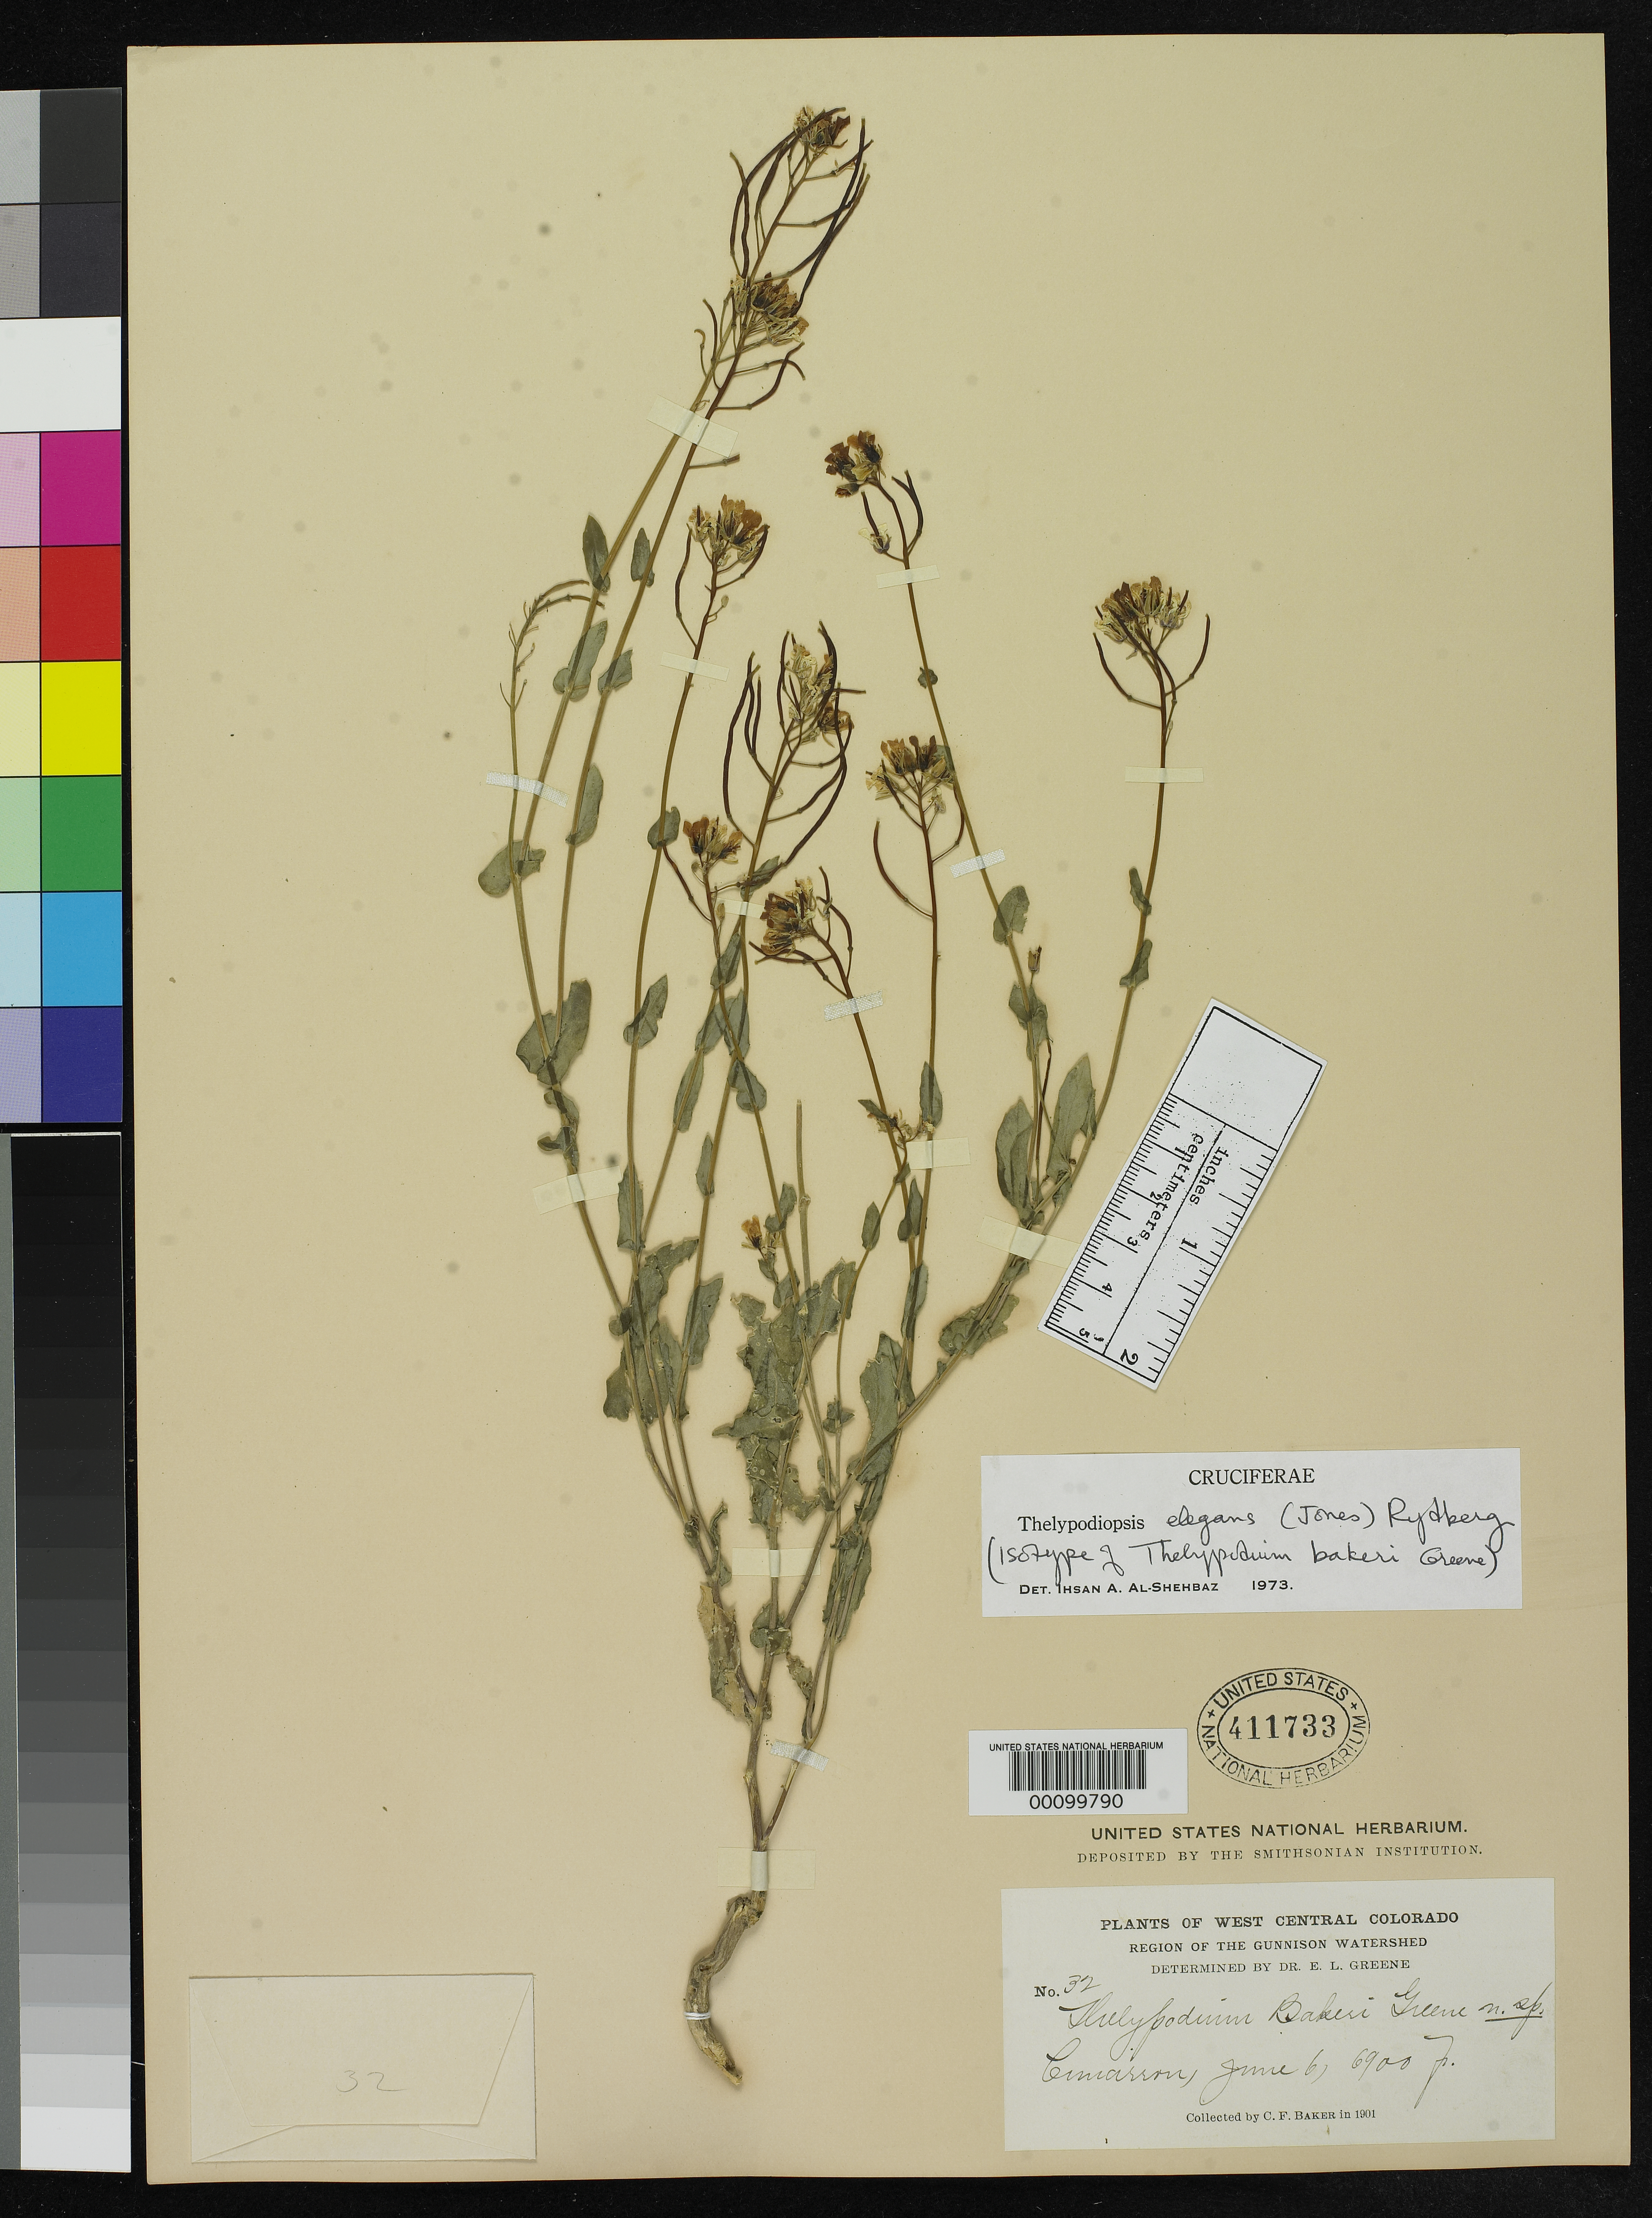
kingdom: Plantae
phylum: Tracheophyta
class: Magnoliopsida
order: Brassicales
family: Brassicaceae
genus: Thelypodium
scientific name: Thelypodium bakeri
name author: Greene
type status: Isotype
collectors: C. F. Baker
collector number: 32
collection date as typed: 06 Jun 1901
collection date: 1901-06-06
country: United States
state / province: Colorado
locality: At Cimarron; alt. 6900 ft.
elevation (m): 2103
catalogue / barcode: US 411733